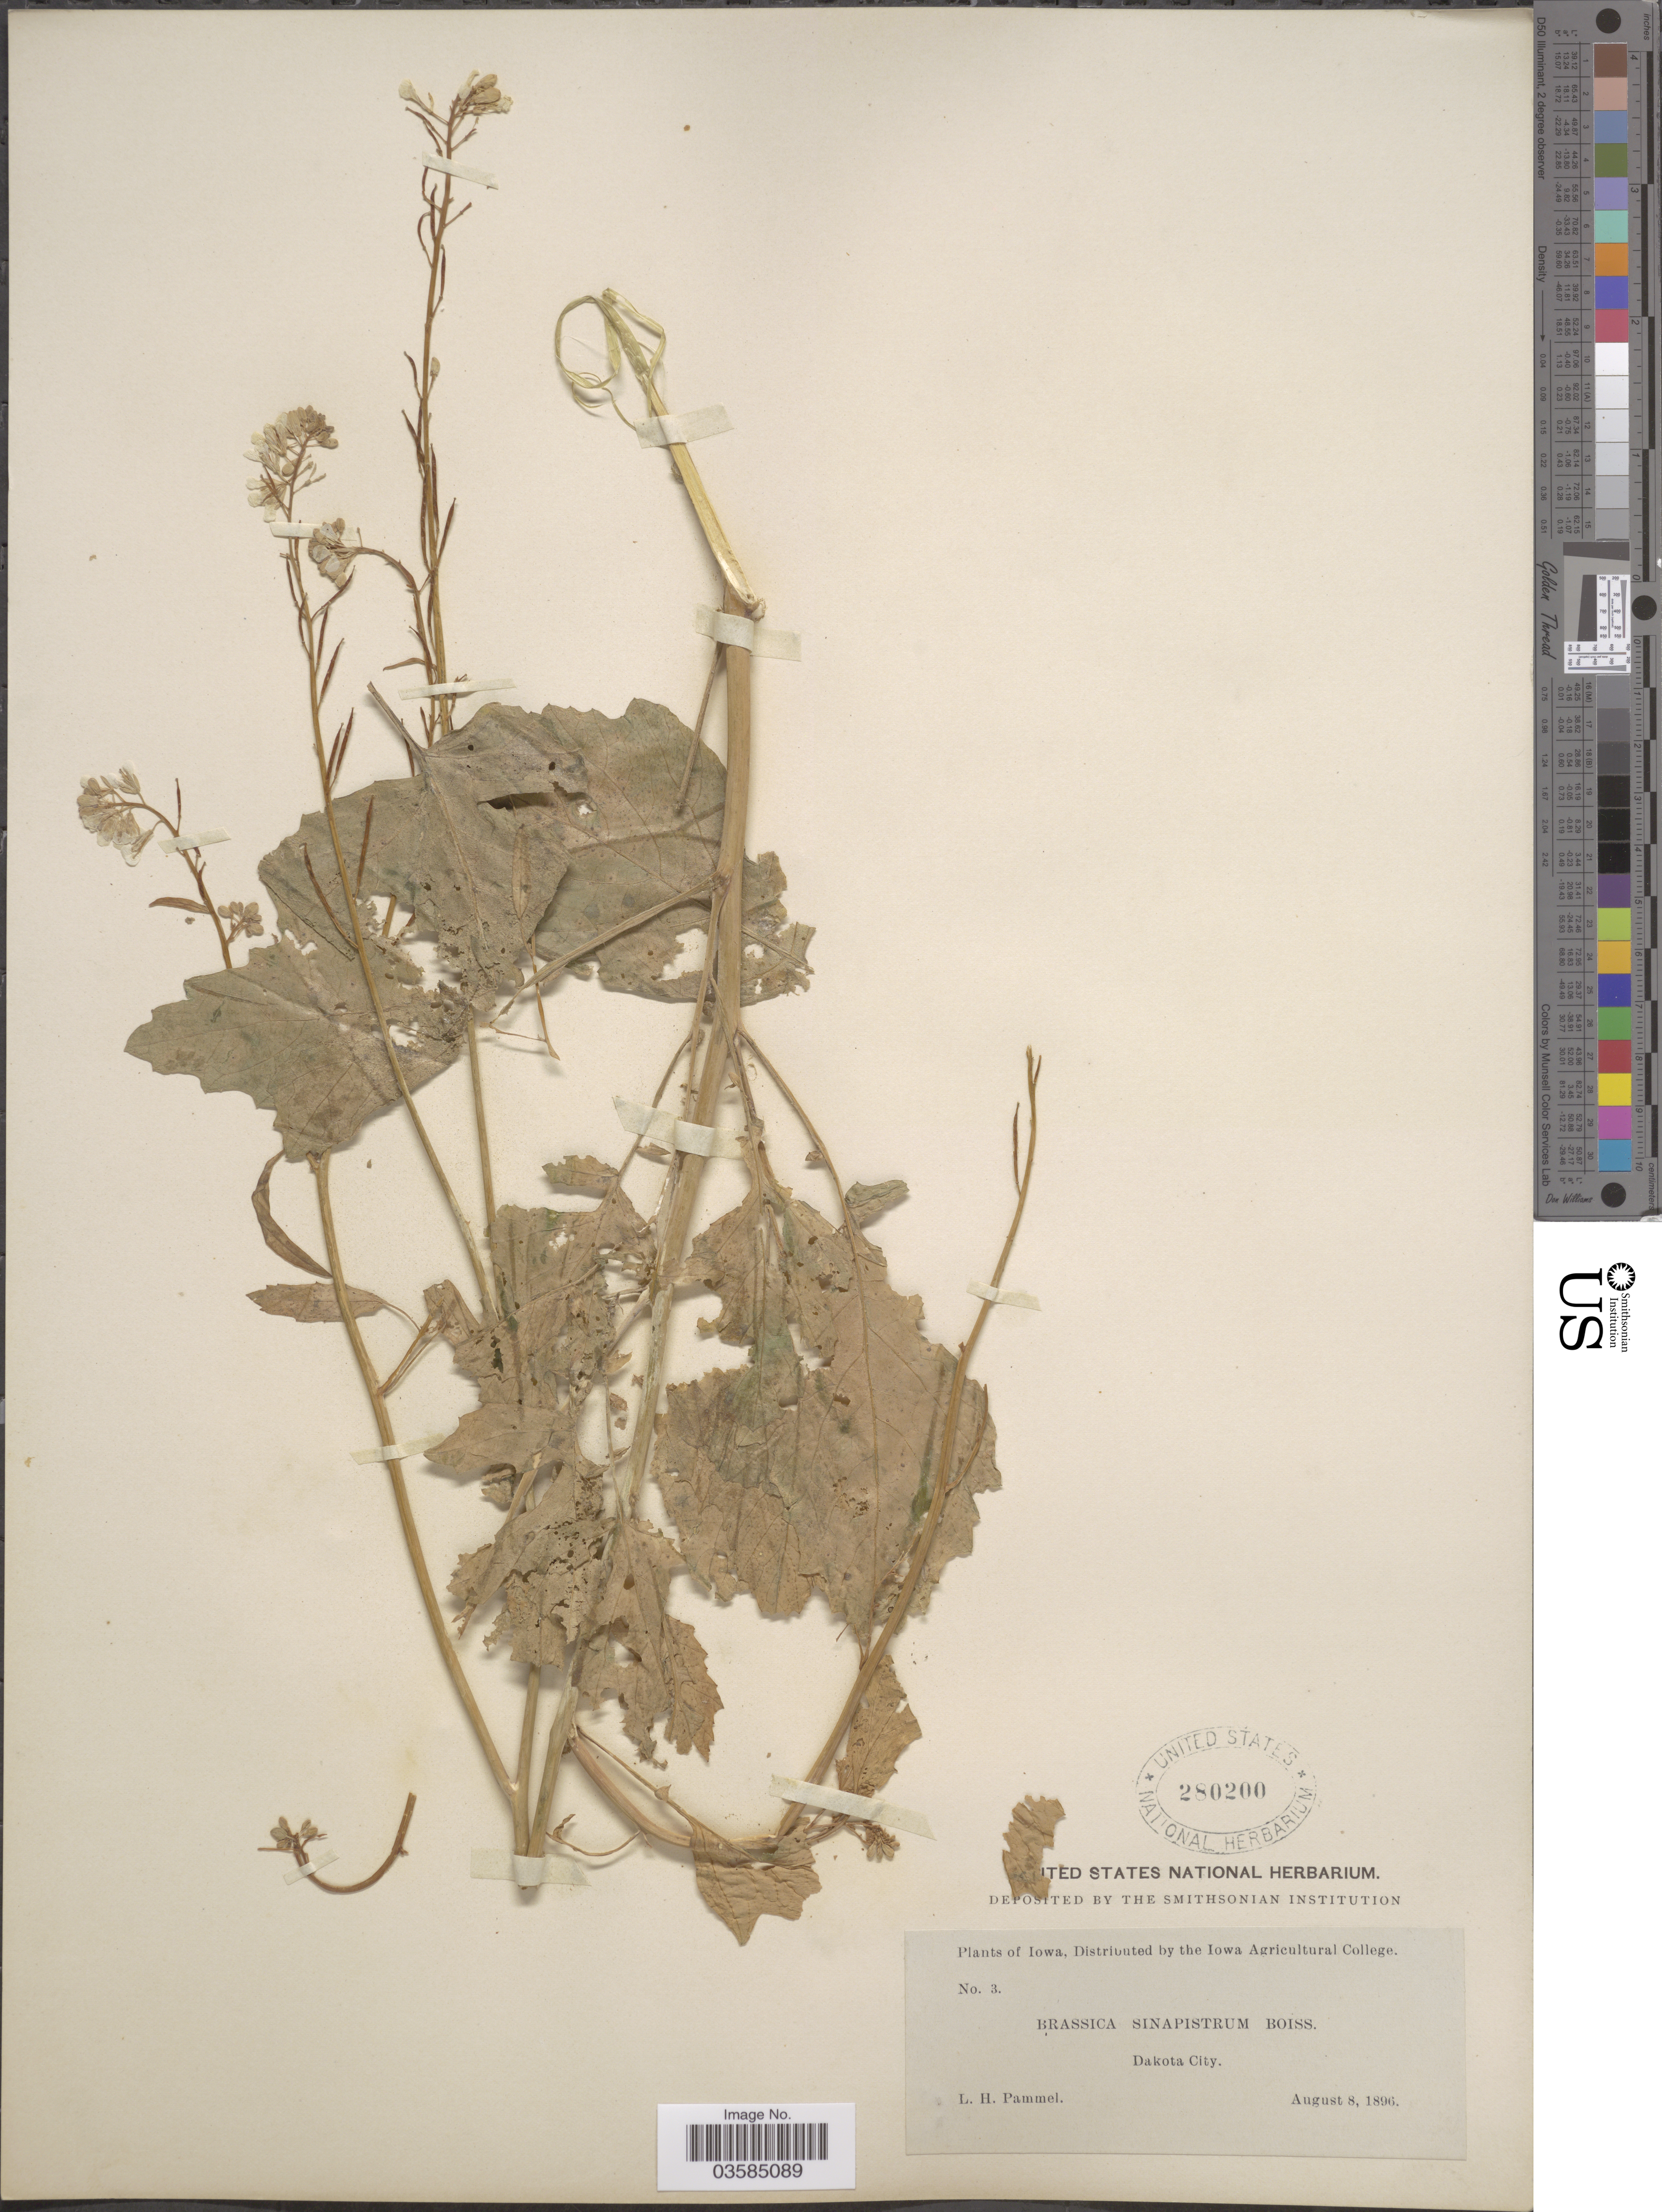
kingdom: Plantae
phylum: Tracheophyta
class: Magnoliopsida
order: Brassicales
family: Brassicaceae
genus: Brassica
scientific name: Brassica kaber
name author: (DC.) L.C. Wheeler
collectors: L. Pammel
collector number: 3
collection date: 1896-08-08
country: United States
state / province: Iowa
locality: Dakota city.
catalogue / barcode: US 280200